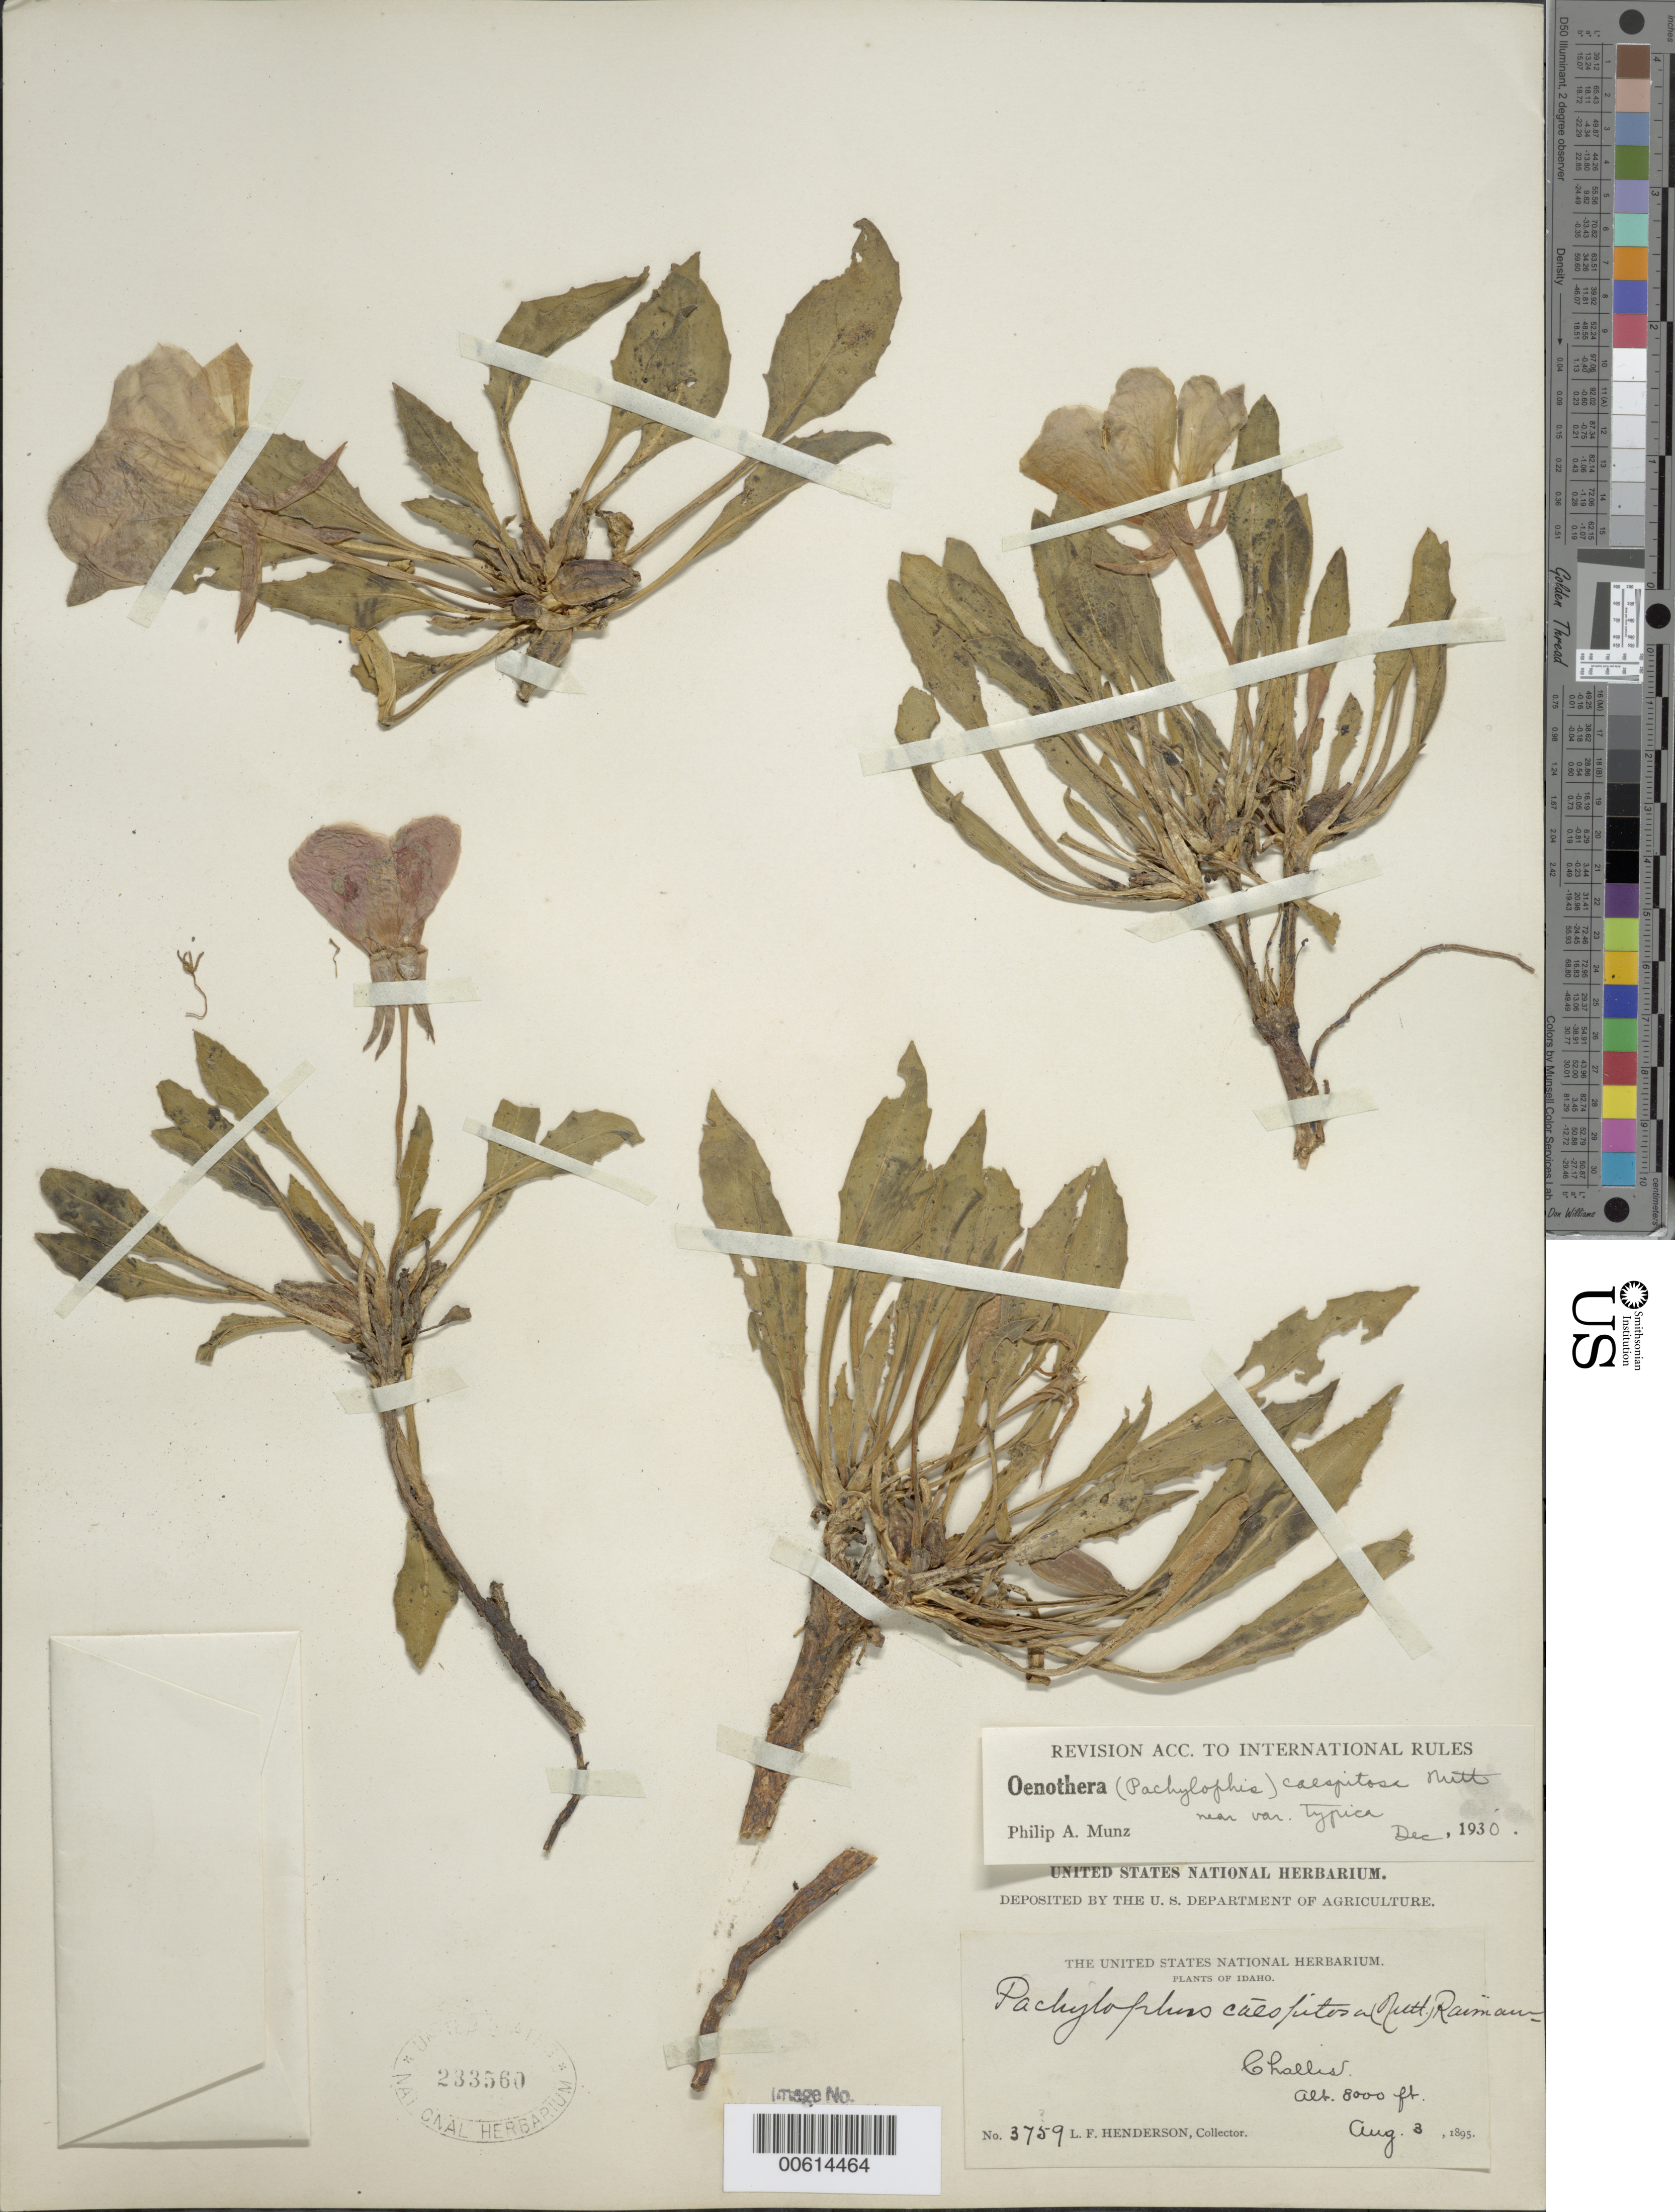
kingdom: Plantae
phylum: Tracheophyta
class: Magnoliopsida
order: Myrtales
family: Onagraceae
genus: Oenothera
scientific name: Oenothera cespitosa subsp. cespitosa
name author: Nutt.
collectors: L. F. Henderson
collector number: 3759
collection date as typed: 03 Aug 1895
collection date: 1895-08-03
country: United States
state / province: Idaho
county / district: Custer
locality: Challis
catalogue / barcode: US 233560